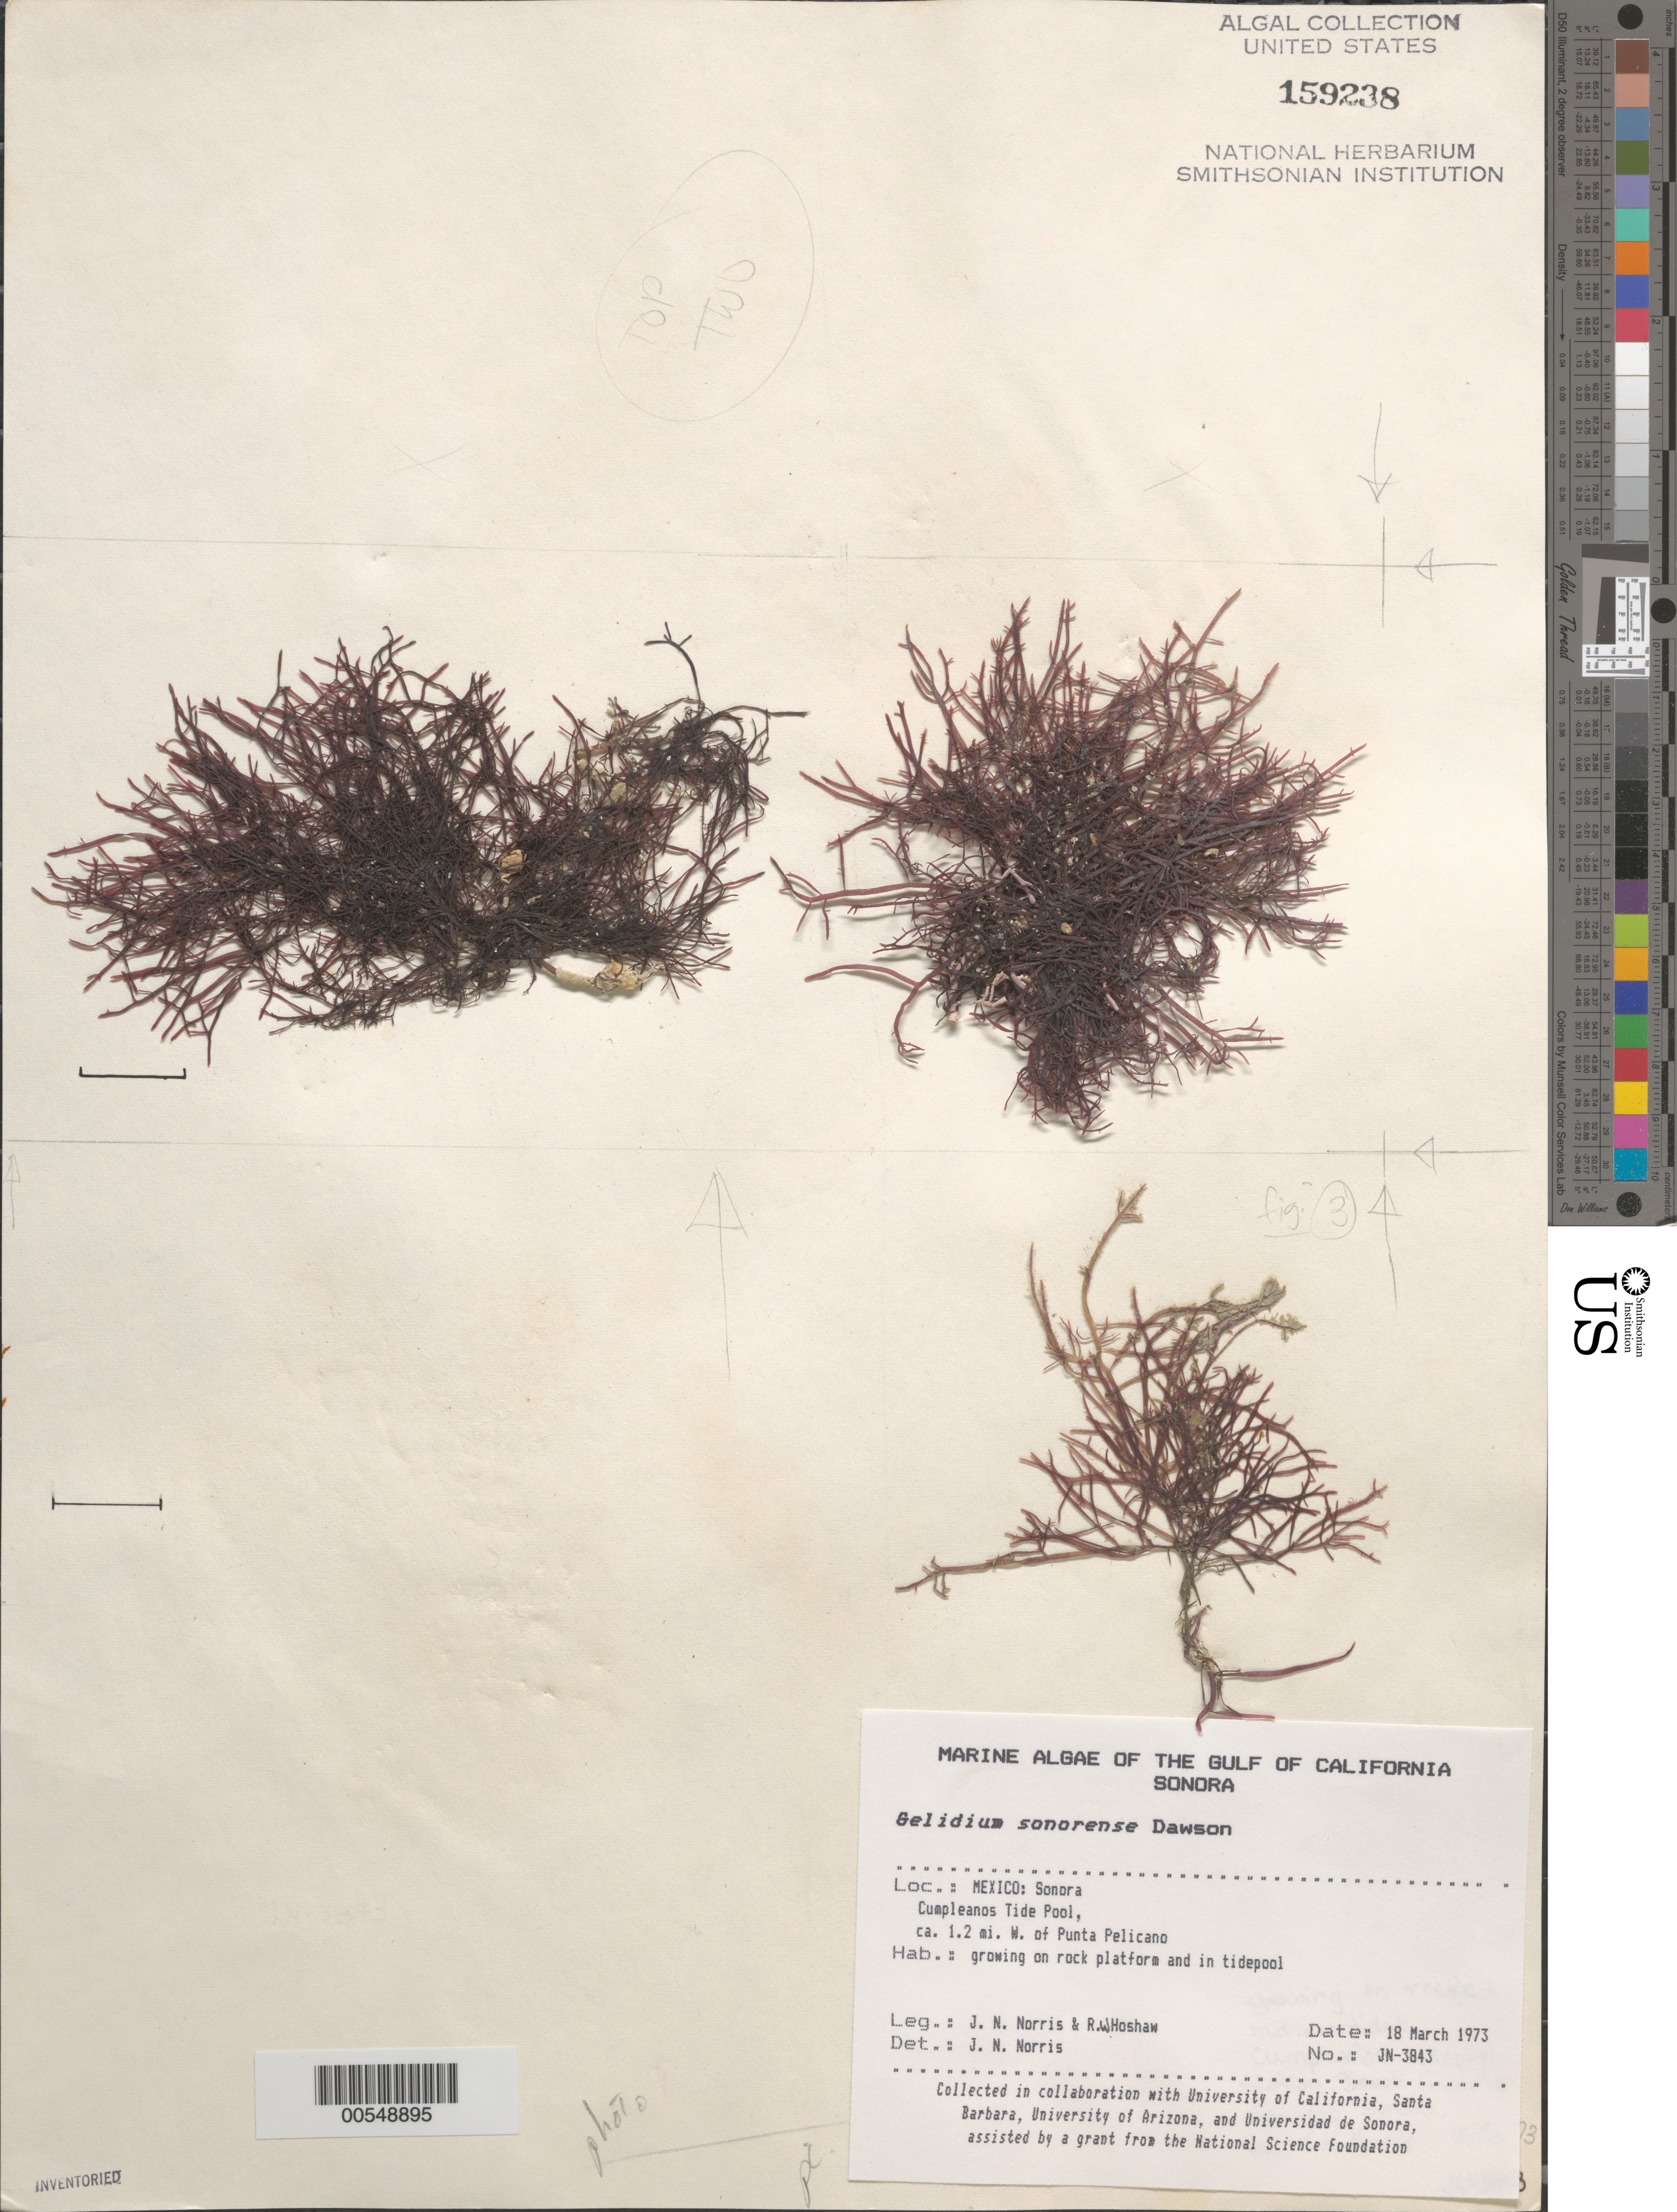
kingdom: Plantae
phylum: Rhodophyta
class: Florideophyceae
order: Gelidiales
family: Pterocladiaceae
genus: Pterocladia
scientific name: Pterocladia sonorense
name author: (E.Y. Dawson) J.G.Stewart & J.N. Norris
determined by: Algae name updating Project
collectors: J. N. Norris & R. Hoshaw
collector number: JN-3843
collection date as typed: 18 Mar 1973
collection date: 1973-03-18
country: Mexico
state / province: Sonora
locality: Puerto Penasco, Cumpleanos Tide Pool, ca. 1.2 mile west of Punta Pelicano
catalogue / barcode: US 159238